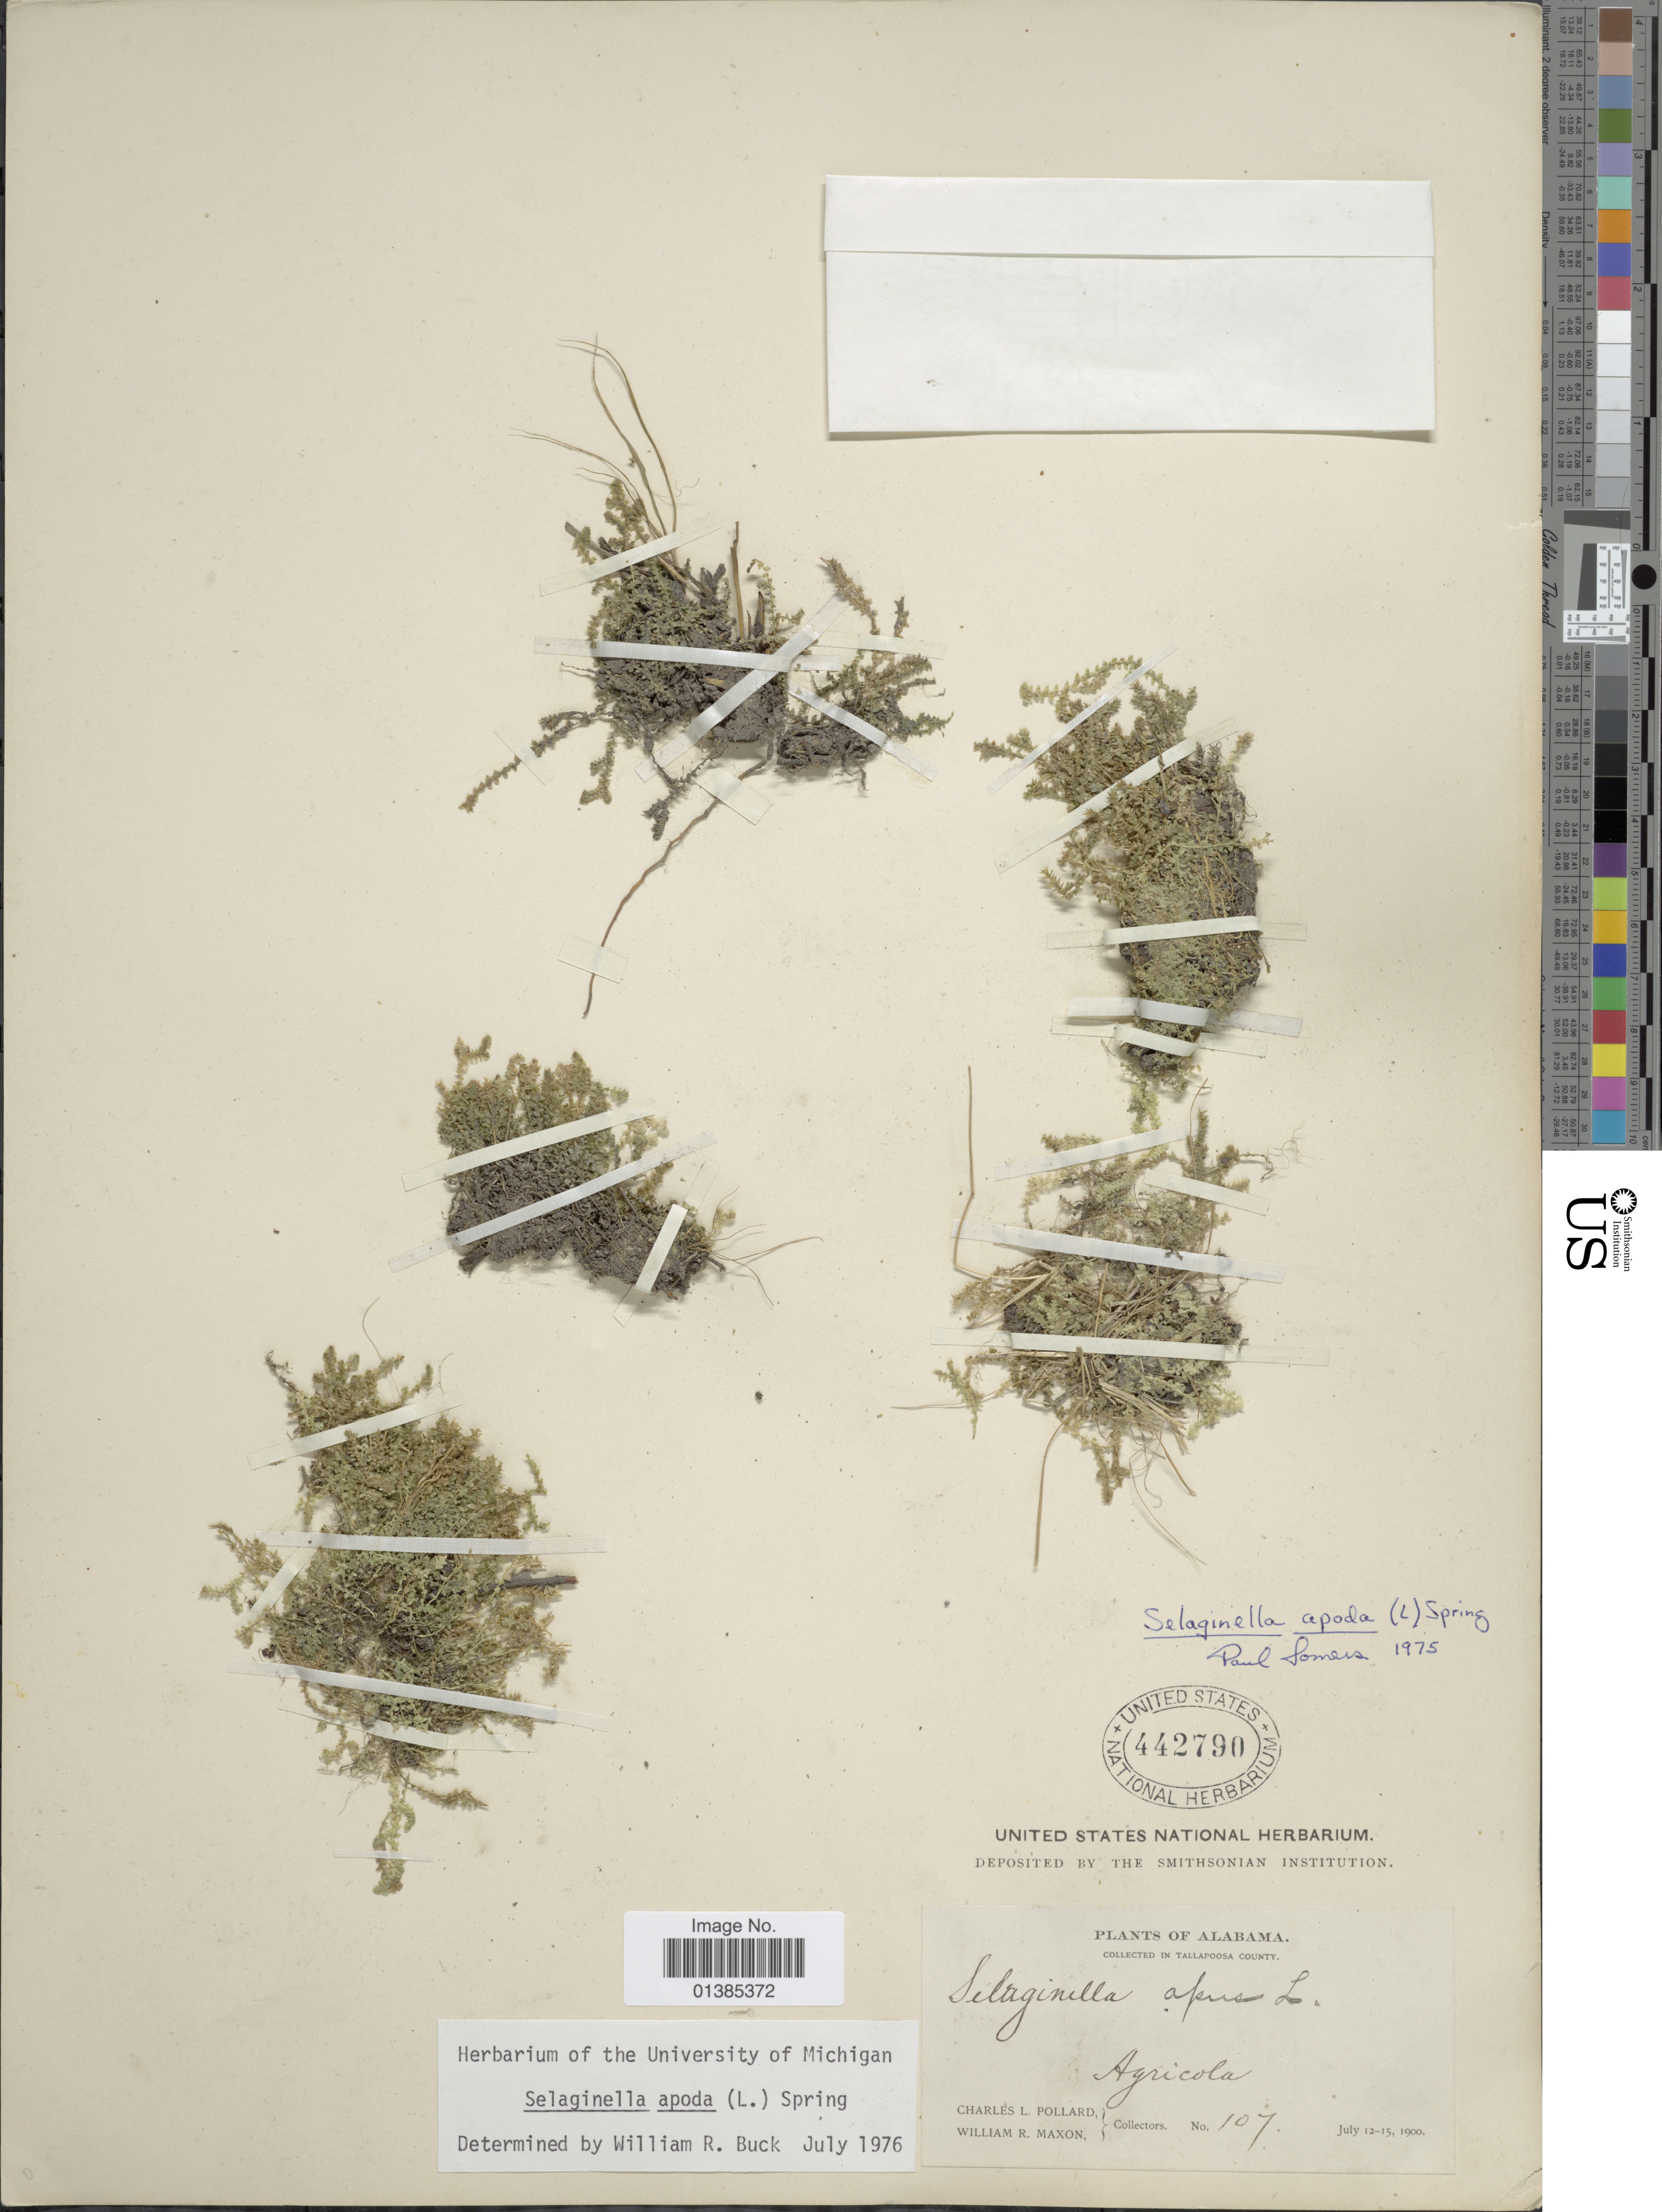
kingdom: Plantae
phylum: Tracheophyta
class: Lycopodiopsida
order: Selaginellales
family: Selaginellaceae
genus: Selaginella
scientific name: Selaginella apus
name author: Spring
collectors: C. L. Pollard & W. R. Maxon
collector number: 107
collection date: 1900-07-12/1900-07-15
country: United States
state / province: Alabama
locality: Tallapoosa County. Agricola.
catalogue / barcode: US 442790